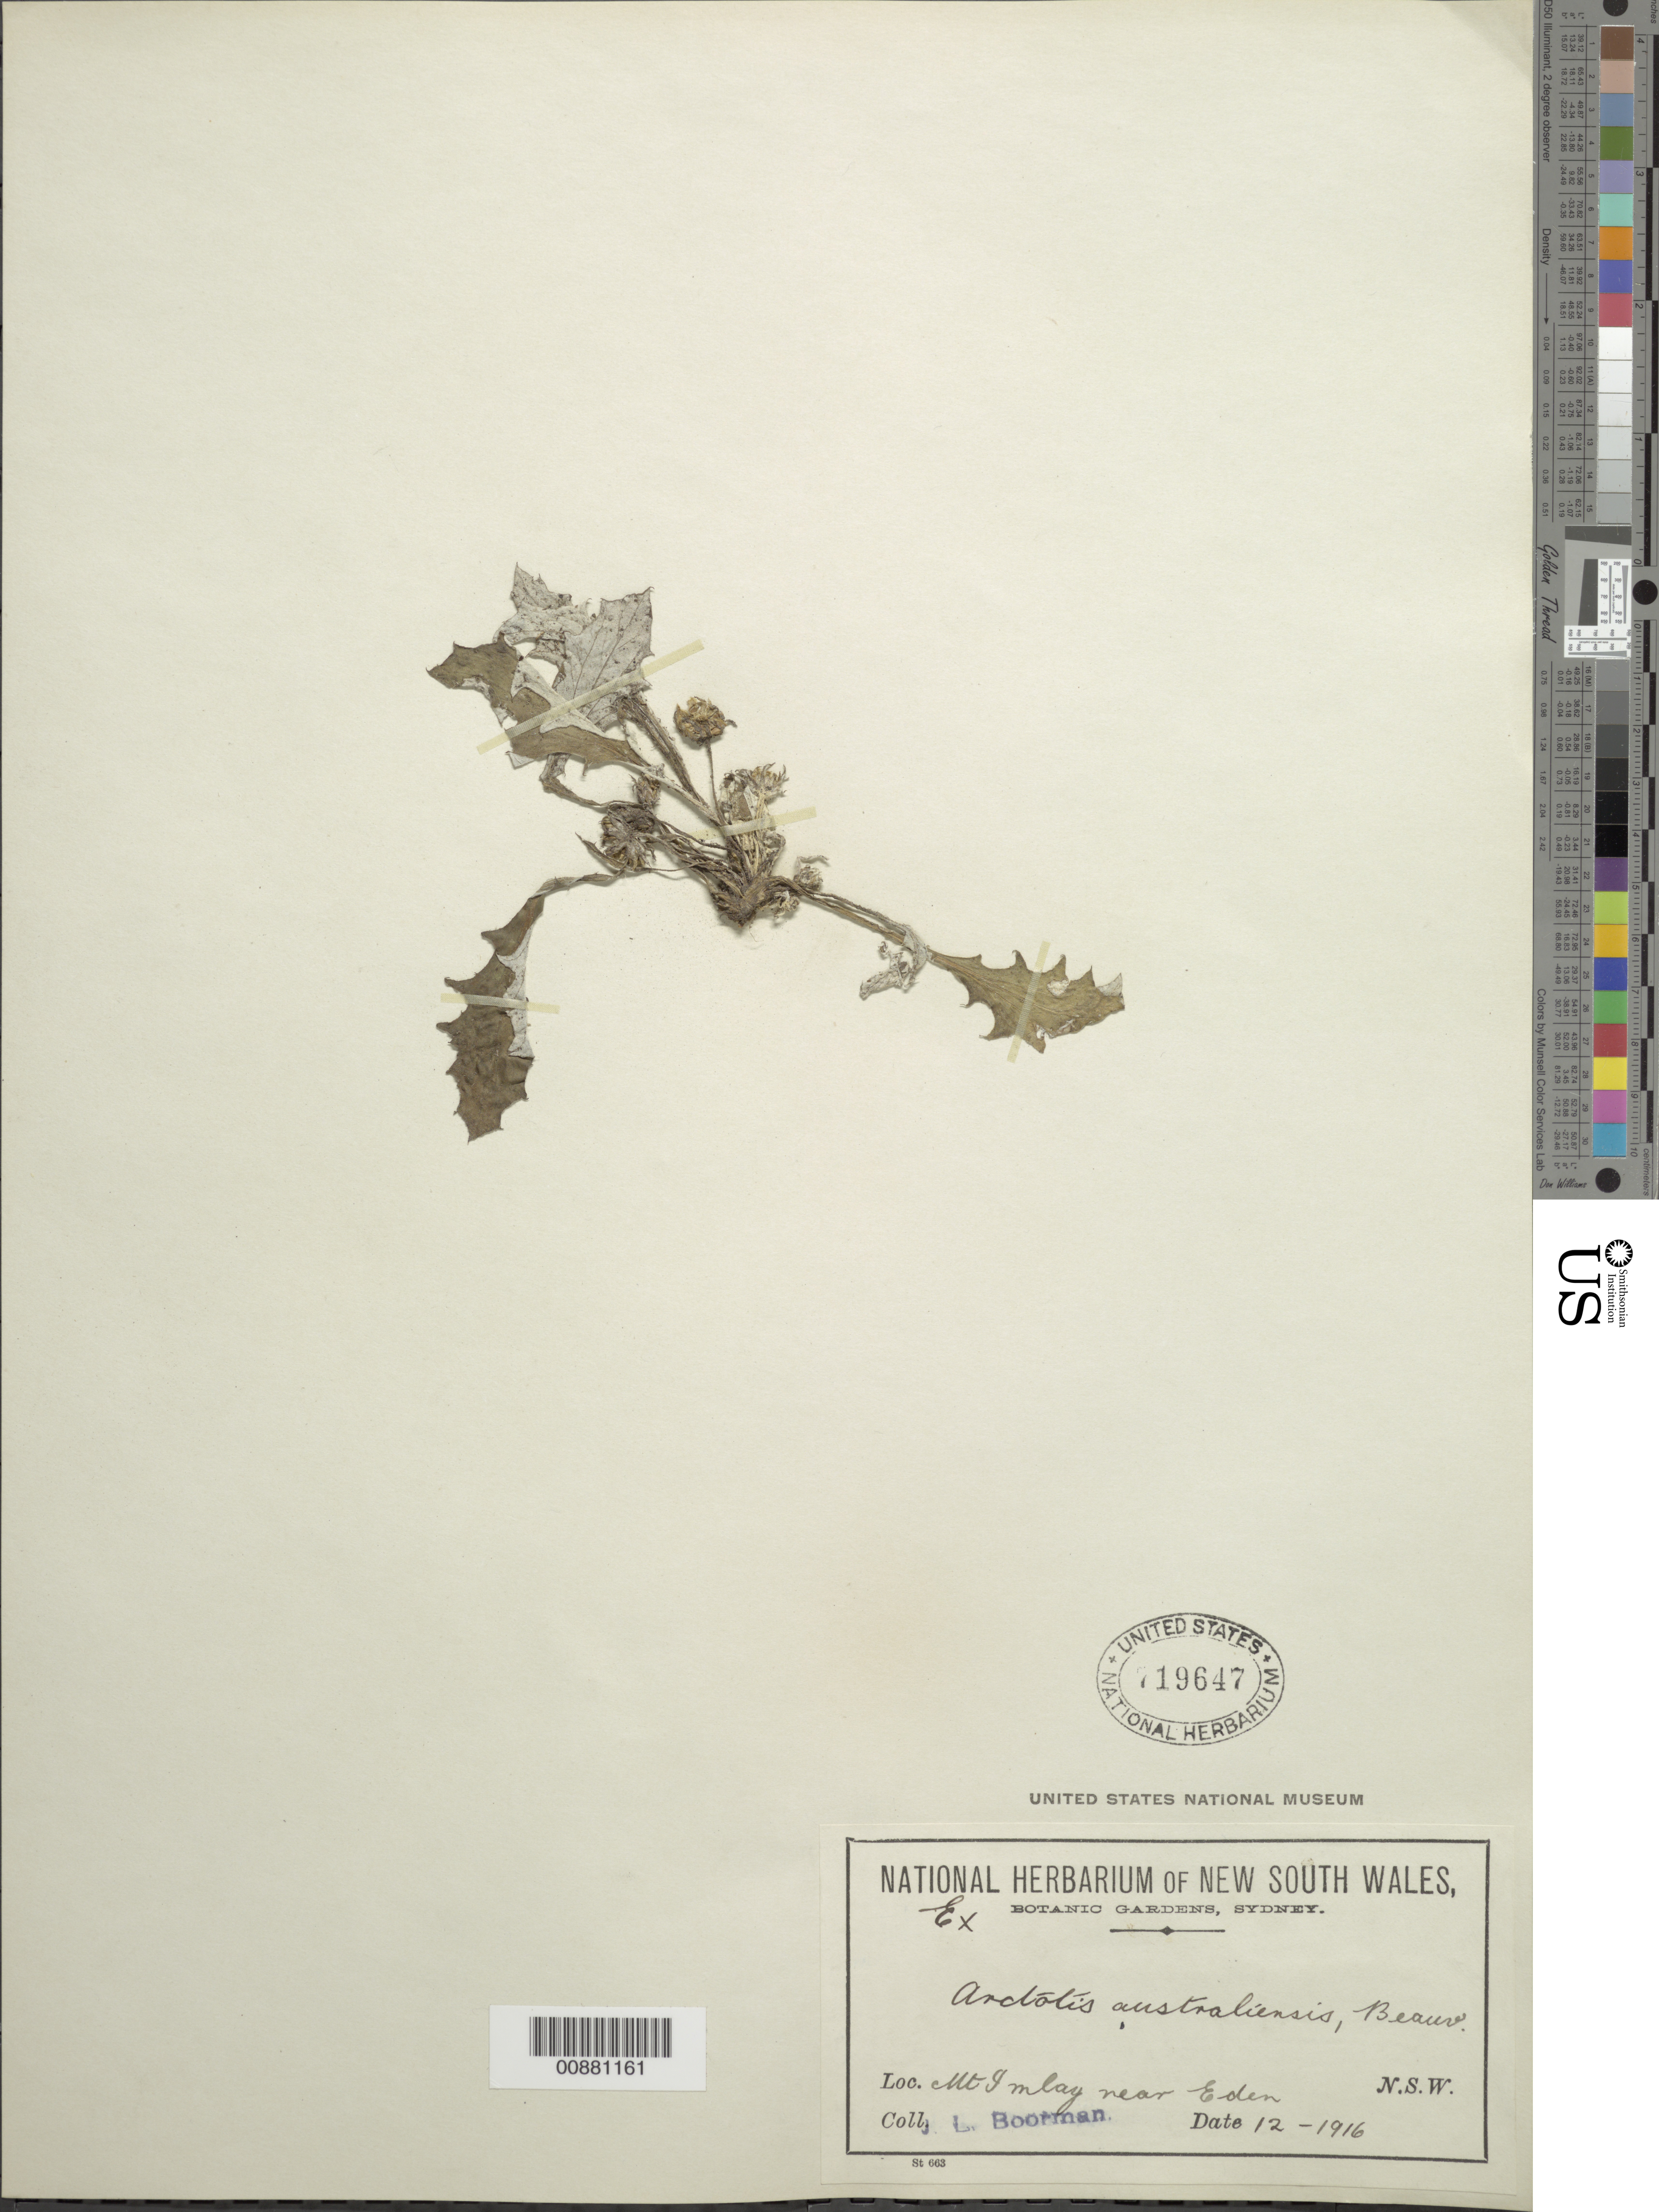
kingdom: Plantae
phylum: Tracheophyta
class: Magnoliopsida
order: Asterales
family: Asteraceae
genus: Cymbonotus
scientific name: Cymbonotus lawsonianus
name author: Gaudich.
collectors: J. Boorman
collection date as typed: December 1916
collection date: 1916-12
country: Australia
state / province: New South Wales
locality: Mt. Imlay, near Eden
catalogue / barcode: US 719647